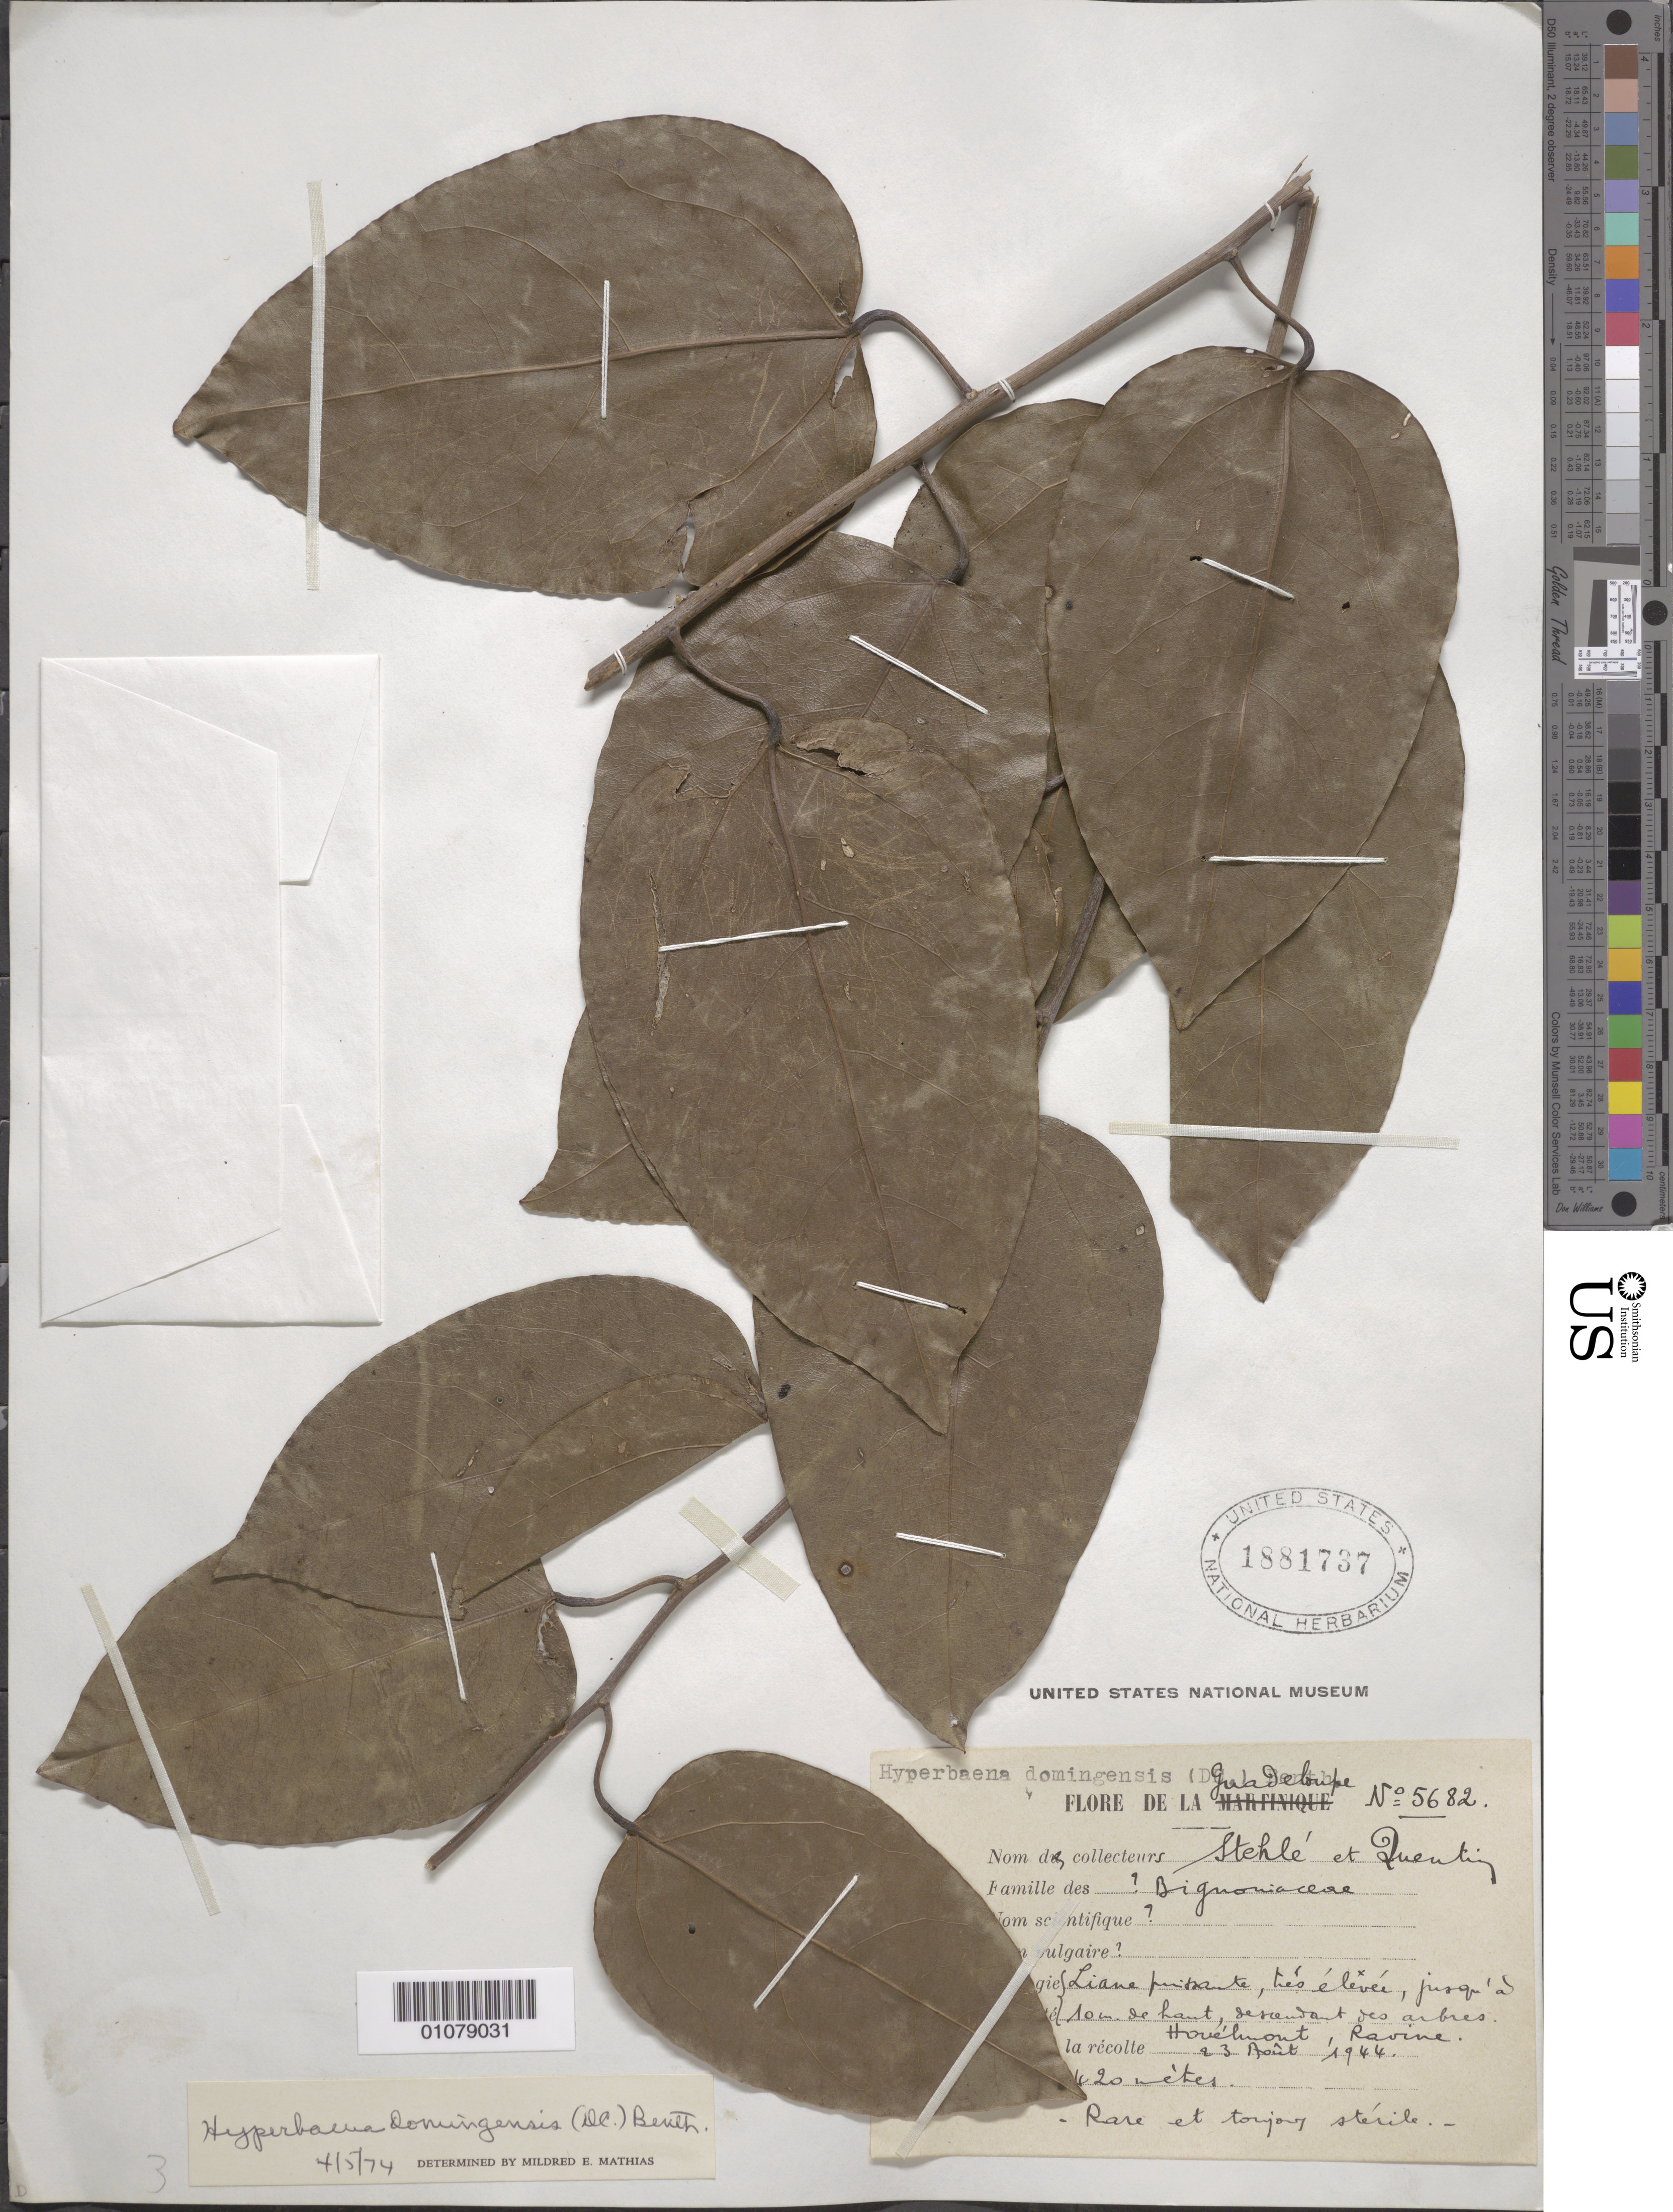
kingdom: Plantae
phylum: Tracheophyta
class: Magnoliopsida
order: Ranunculales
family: Menispermaceae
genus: Hyperbaena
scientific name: Hyperbaena domingensis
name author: (DC.) Benth.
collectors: H. Stehlé & L. Quentin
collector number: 5682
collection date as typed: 23 Aug 1944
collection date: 1944-08-23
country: Guadeloupe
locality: (hard to read) Houilmont, Ravine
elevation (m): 420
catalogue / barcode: US 1881737